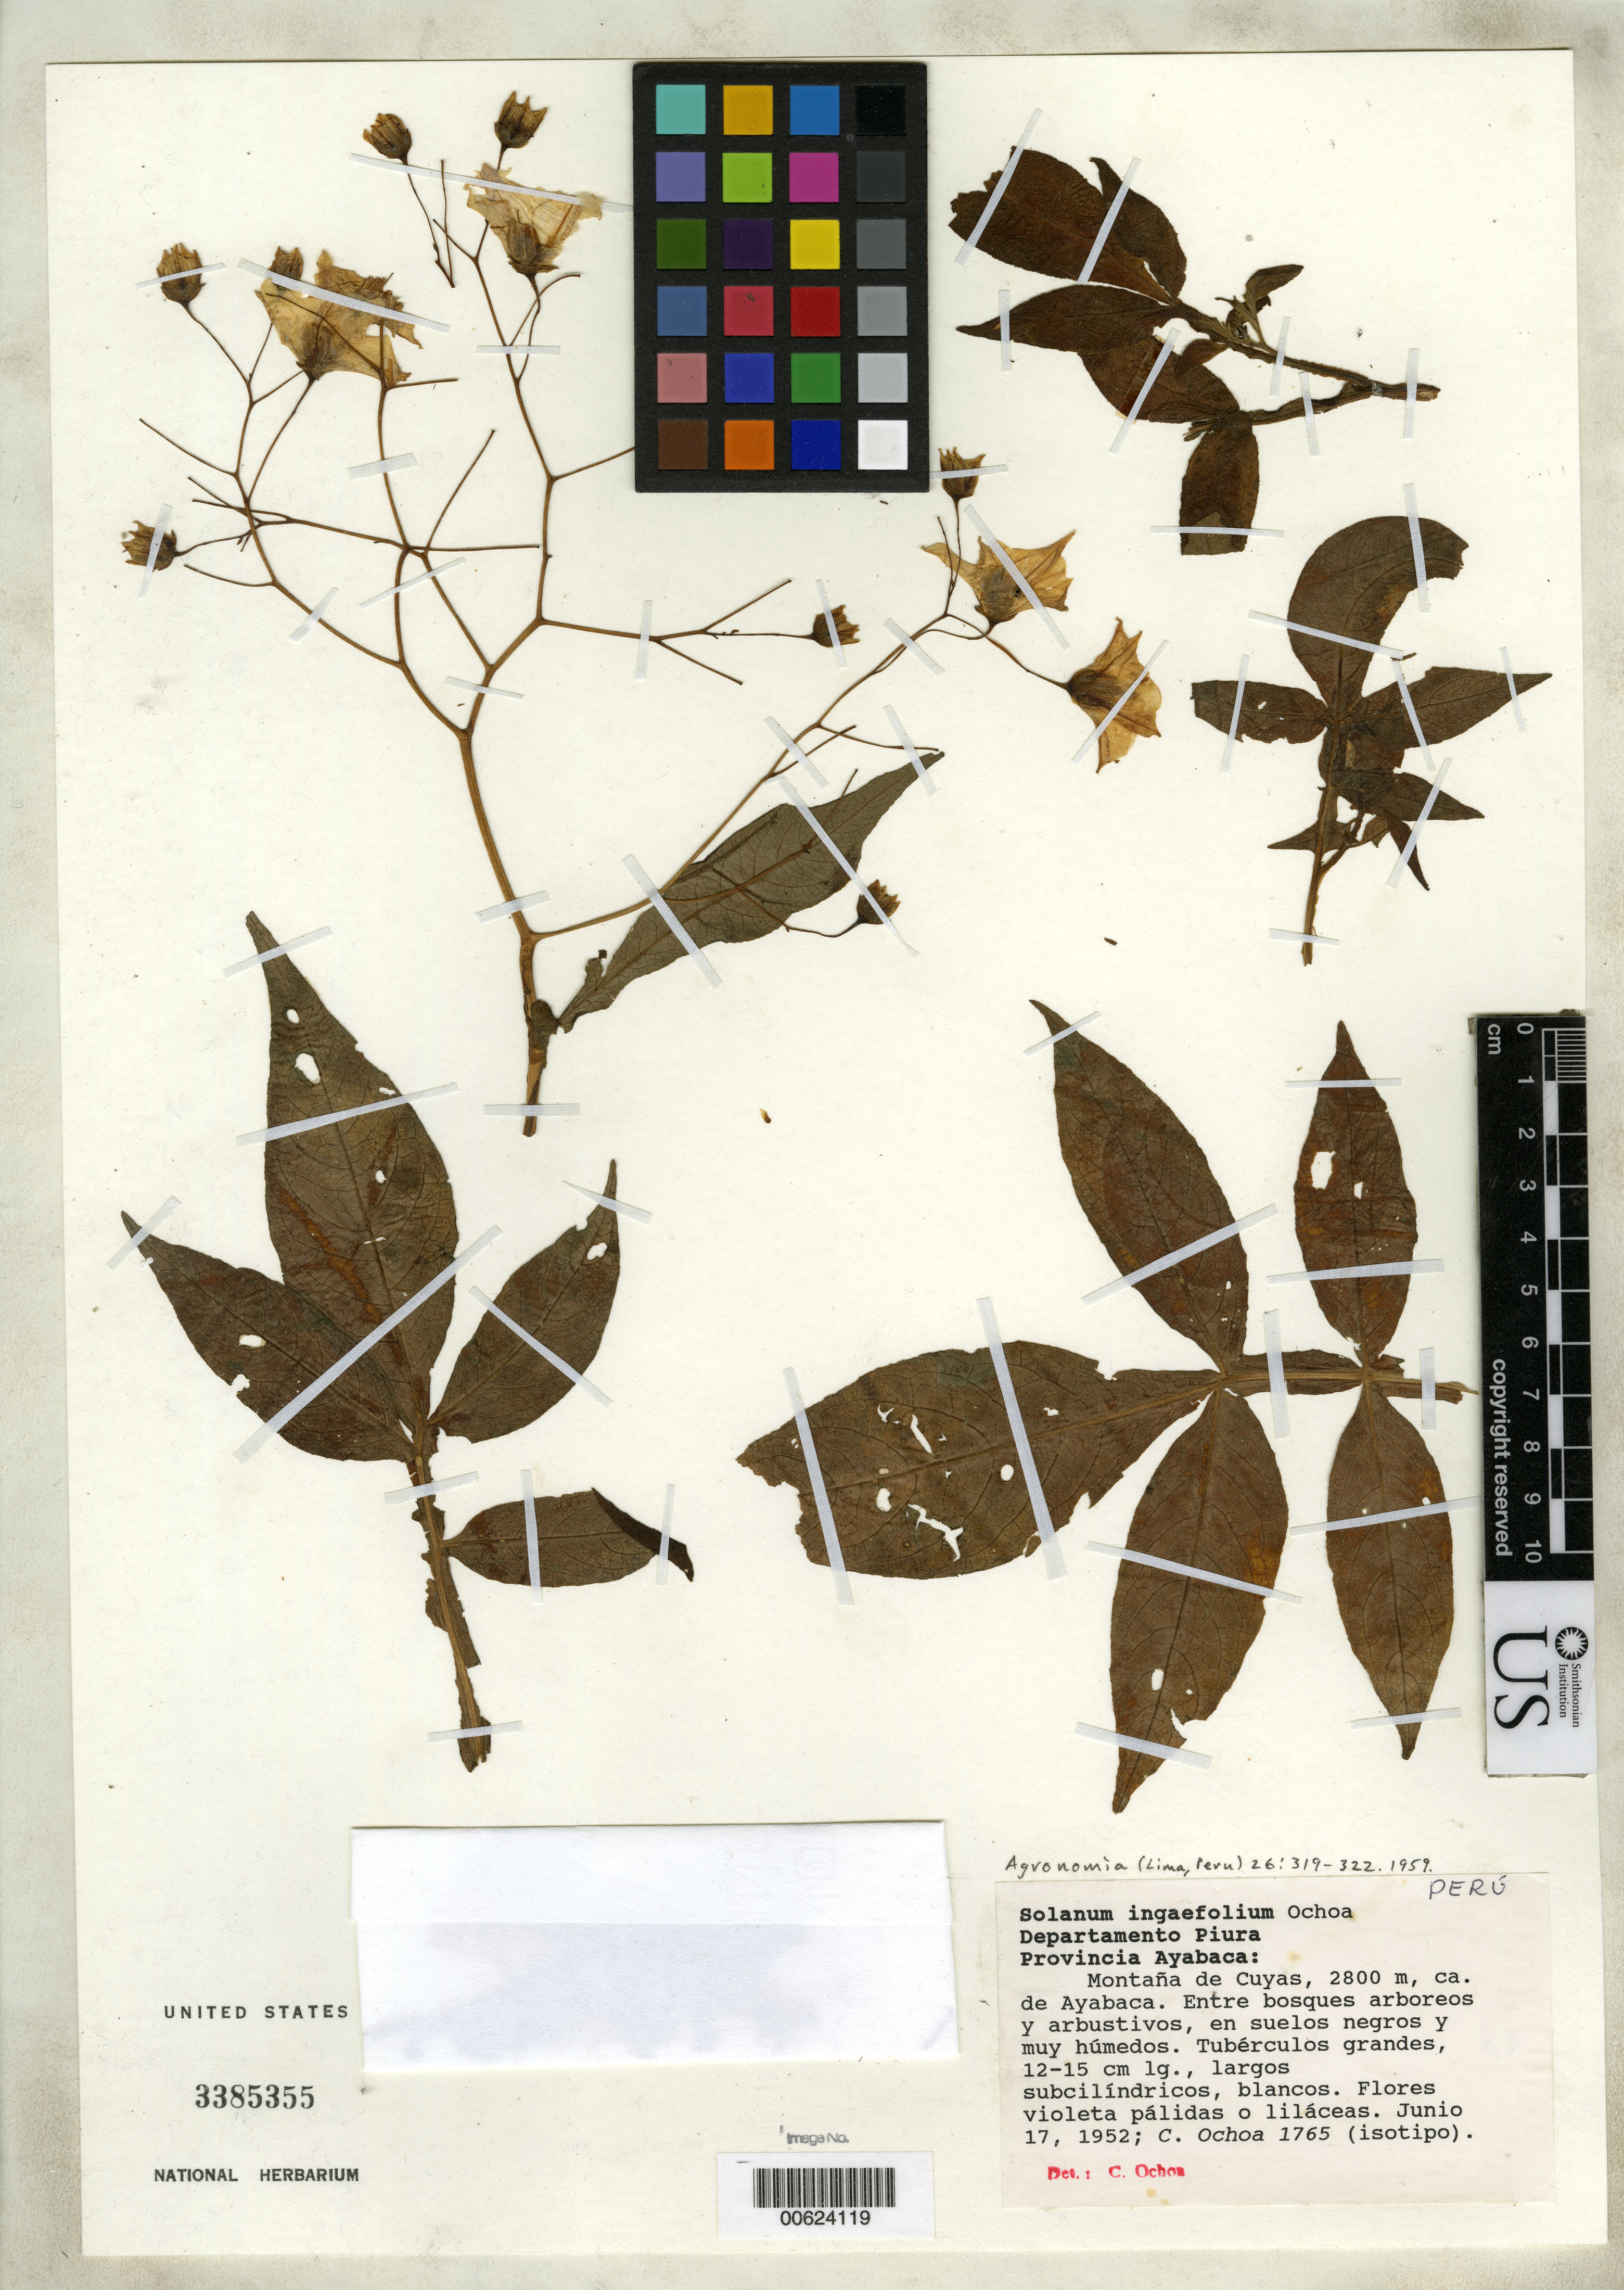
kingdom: Plantae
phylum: Tracheophyta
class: Magnoliopsida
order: Solanales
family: Solanaceae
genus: Solanum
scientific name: Solanum ingaefolium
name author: Ochoa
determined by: Ochoa, C. M.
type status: Isotype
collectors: C. M. Ochoa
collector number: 1765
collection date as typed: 17 Jun 1952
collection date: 1952-06-17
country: Peru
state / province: Piura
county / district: Ayabaca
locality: Montana de Cuyas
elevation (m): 2800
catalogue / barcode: US 3385355